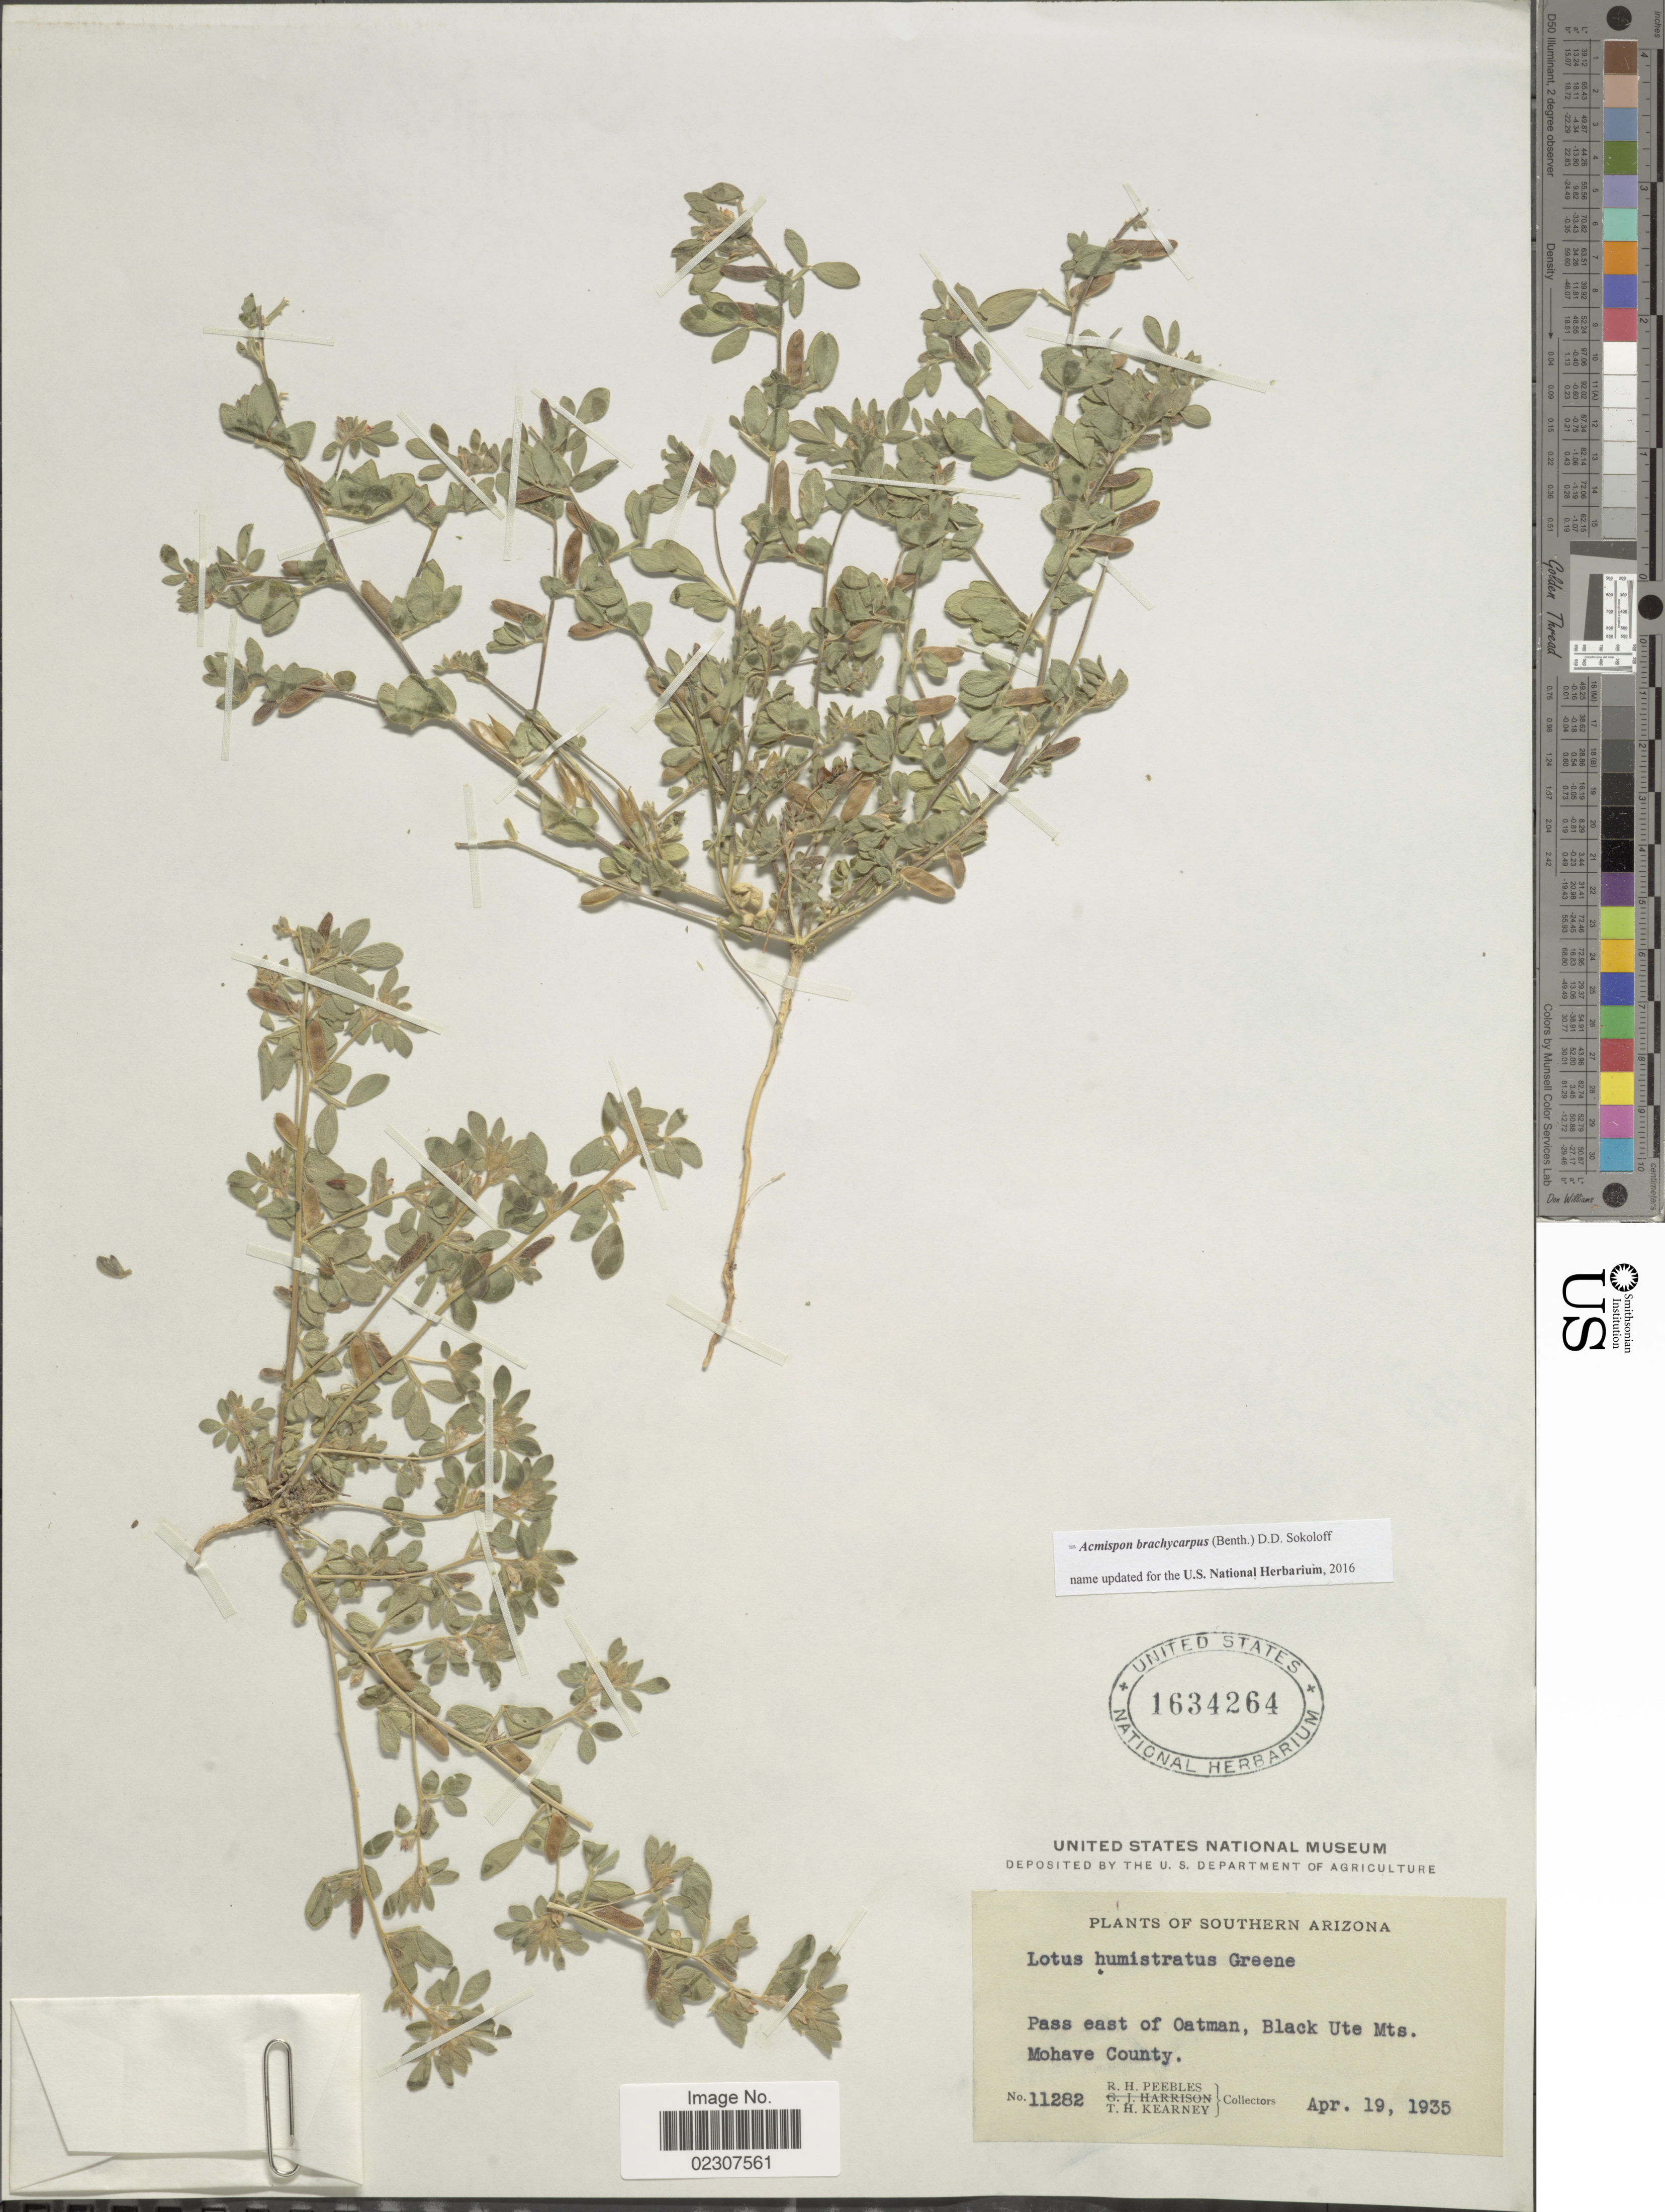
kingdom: Plantae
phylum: Tracheophyta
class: Magnoliopsida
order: Fabales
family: Fabaceae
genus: Acmispon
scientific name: Acmispon brachycarpus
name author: (Benth.) D.D. Sokoloff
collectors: R. H. Peebles & T. H. Kearney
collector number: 11282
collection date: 1935-04-19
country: United States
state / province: Arizona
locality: Southern Arizona, Pass east of Oatman, Black Ute Mts, Mohave County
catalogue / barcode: US 1634264